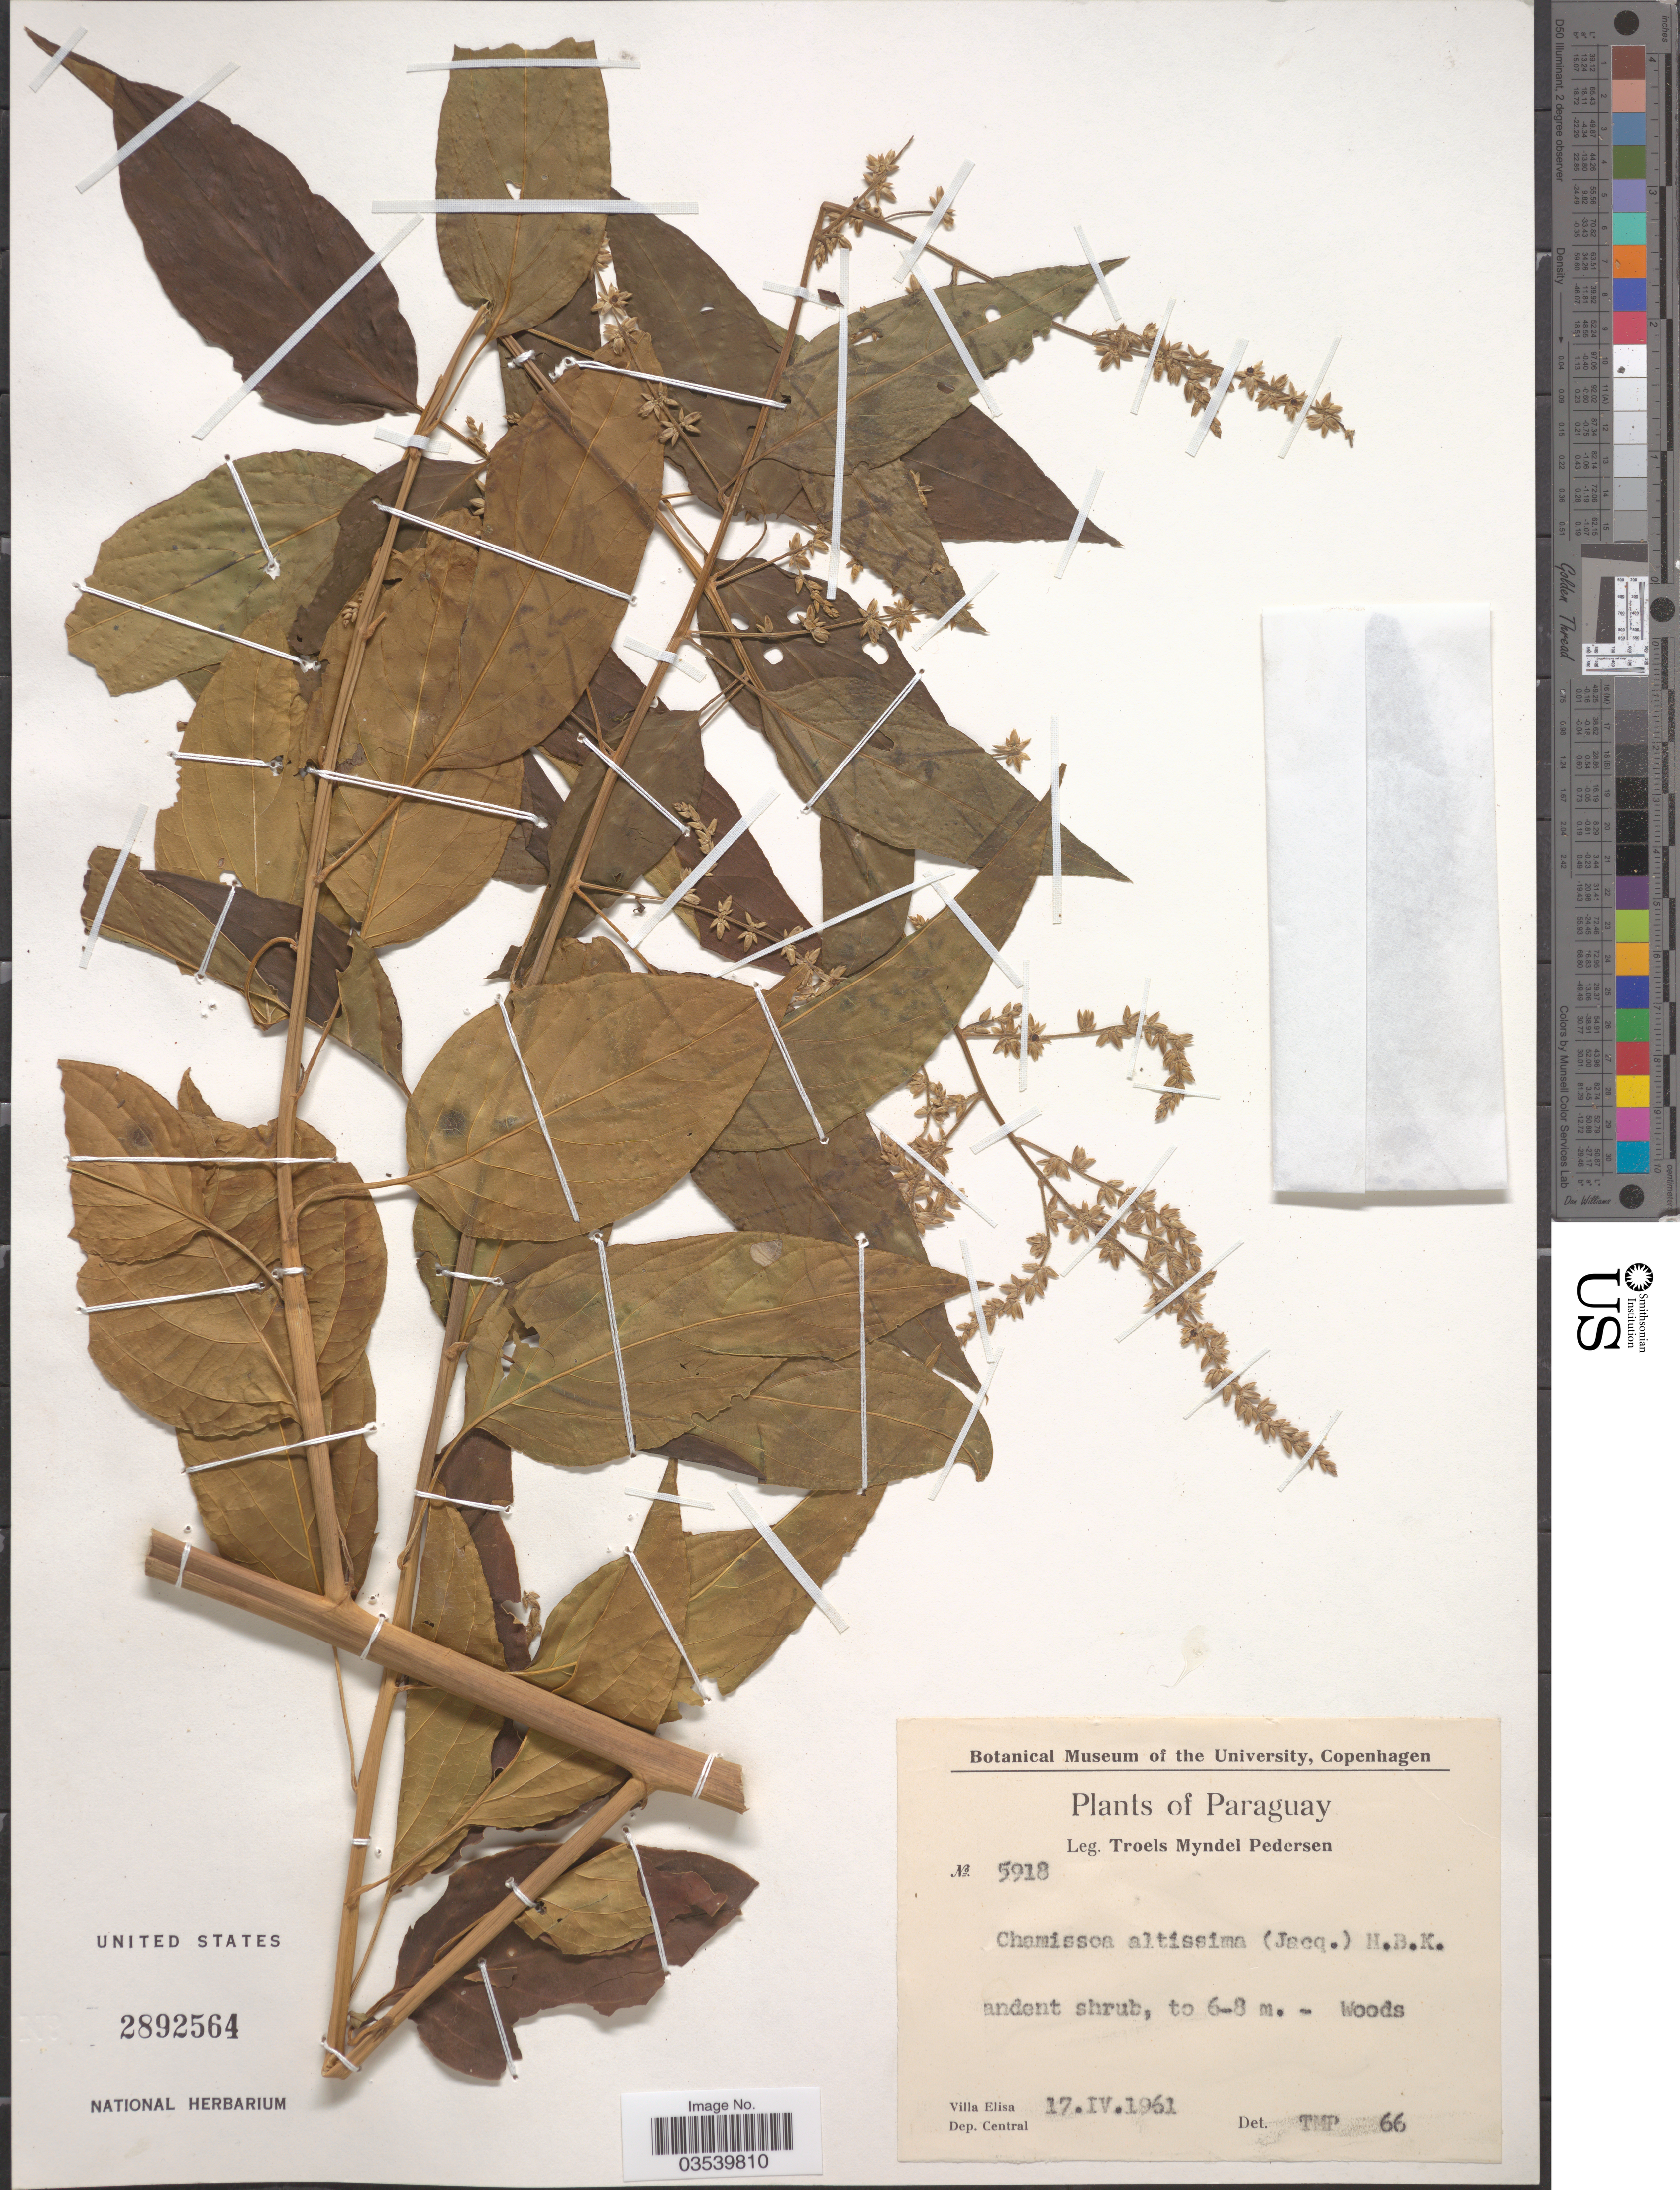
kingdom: Plantae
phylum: Tracheophyta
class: Magnoliopsida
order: Caryophyllales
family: Amaranthaceae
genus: Chamissoa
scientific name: Chamissoa altissima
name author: (Jacq.) Kunth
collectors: T. Pederson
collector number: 5918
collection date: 1961-04-17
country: Paraguay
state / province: Central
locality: Villa Elisa. Dep. Central.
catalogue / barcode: US 2892564